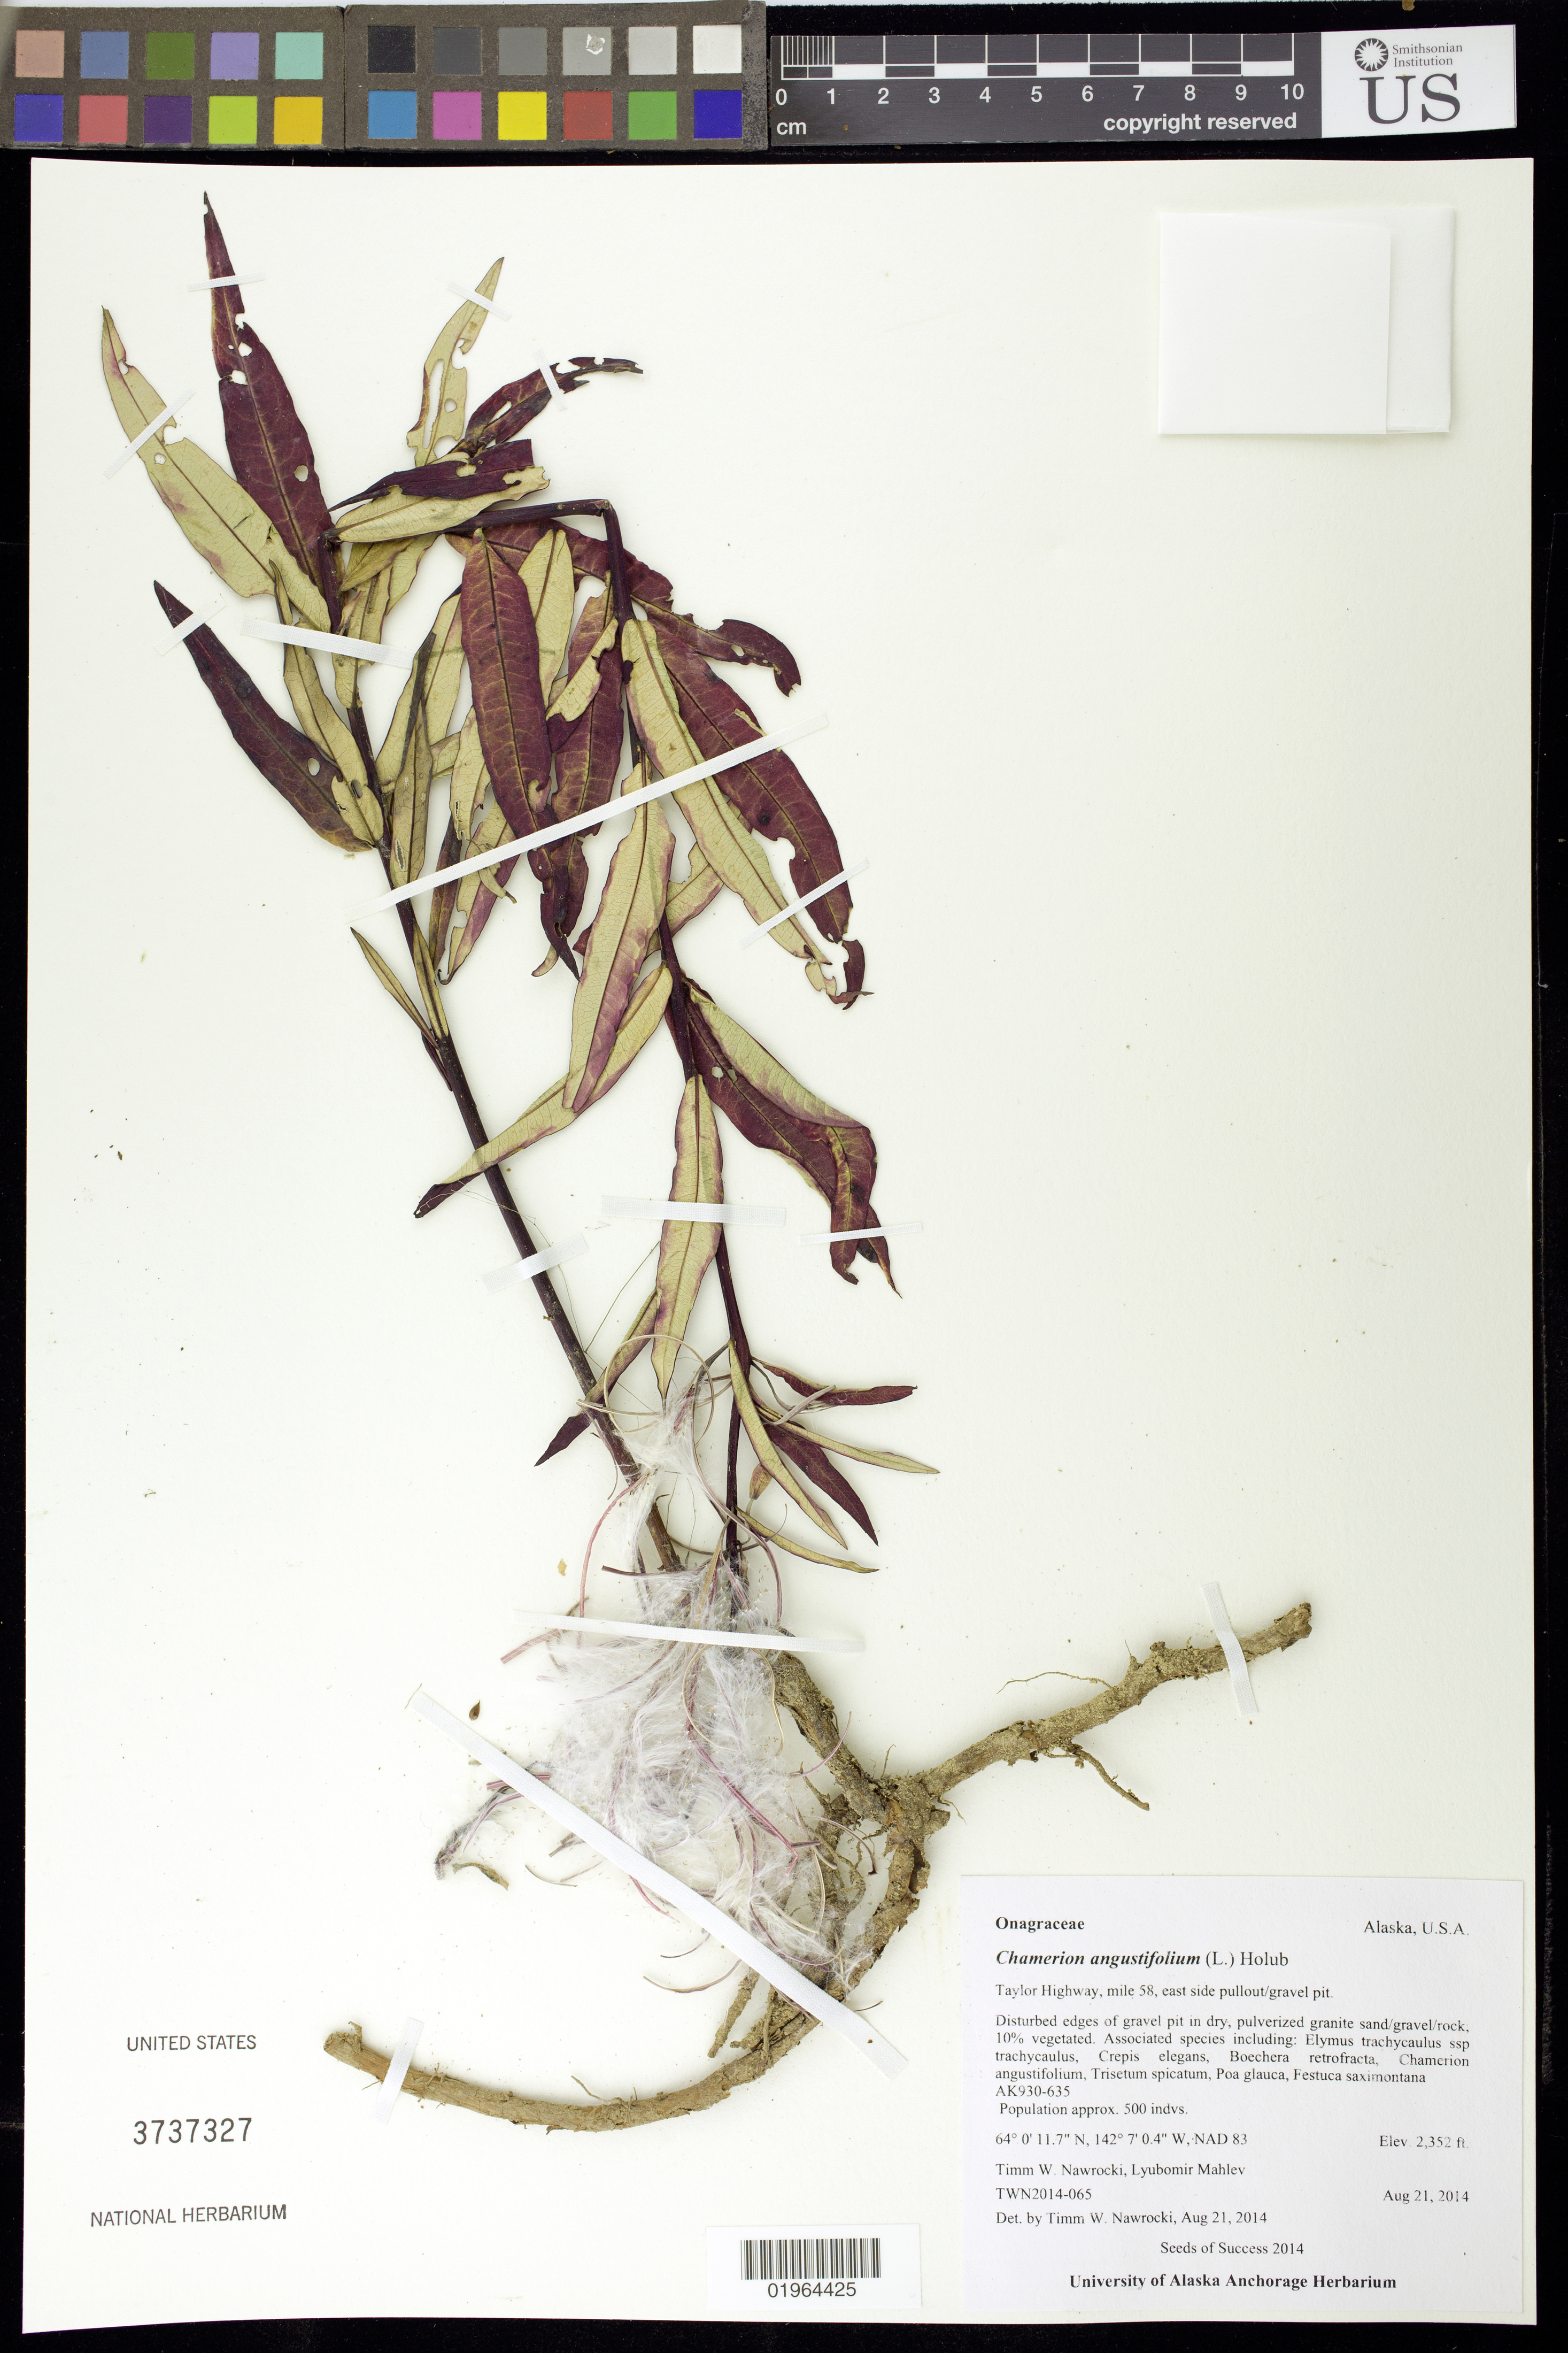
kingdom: Plantae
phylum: Tracheophyta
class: Magnoliopsida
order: Myrtales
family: Onagraceae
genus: Chamerion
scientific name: Chamerion angustifolium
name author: (L.) Holub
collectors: T. Nawrocki & L. Mahlev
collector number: TWN2014-065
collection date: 2014-08-21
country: United States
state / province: Alaska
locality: Taylor Hwy, mile 58, east side pullout/gravel pit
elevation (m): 717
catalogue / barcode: US 3737327